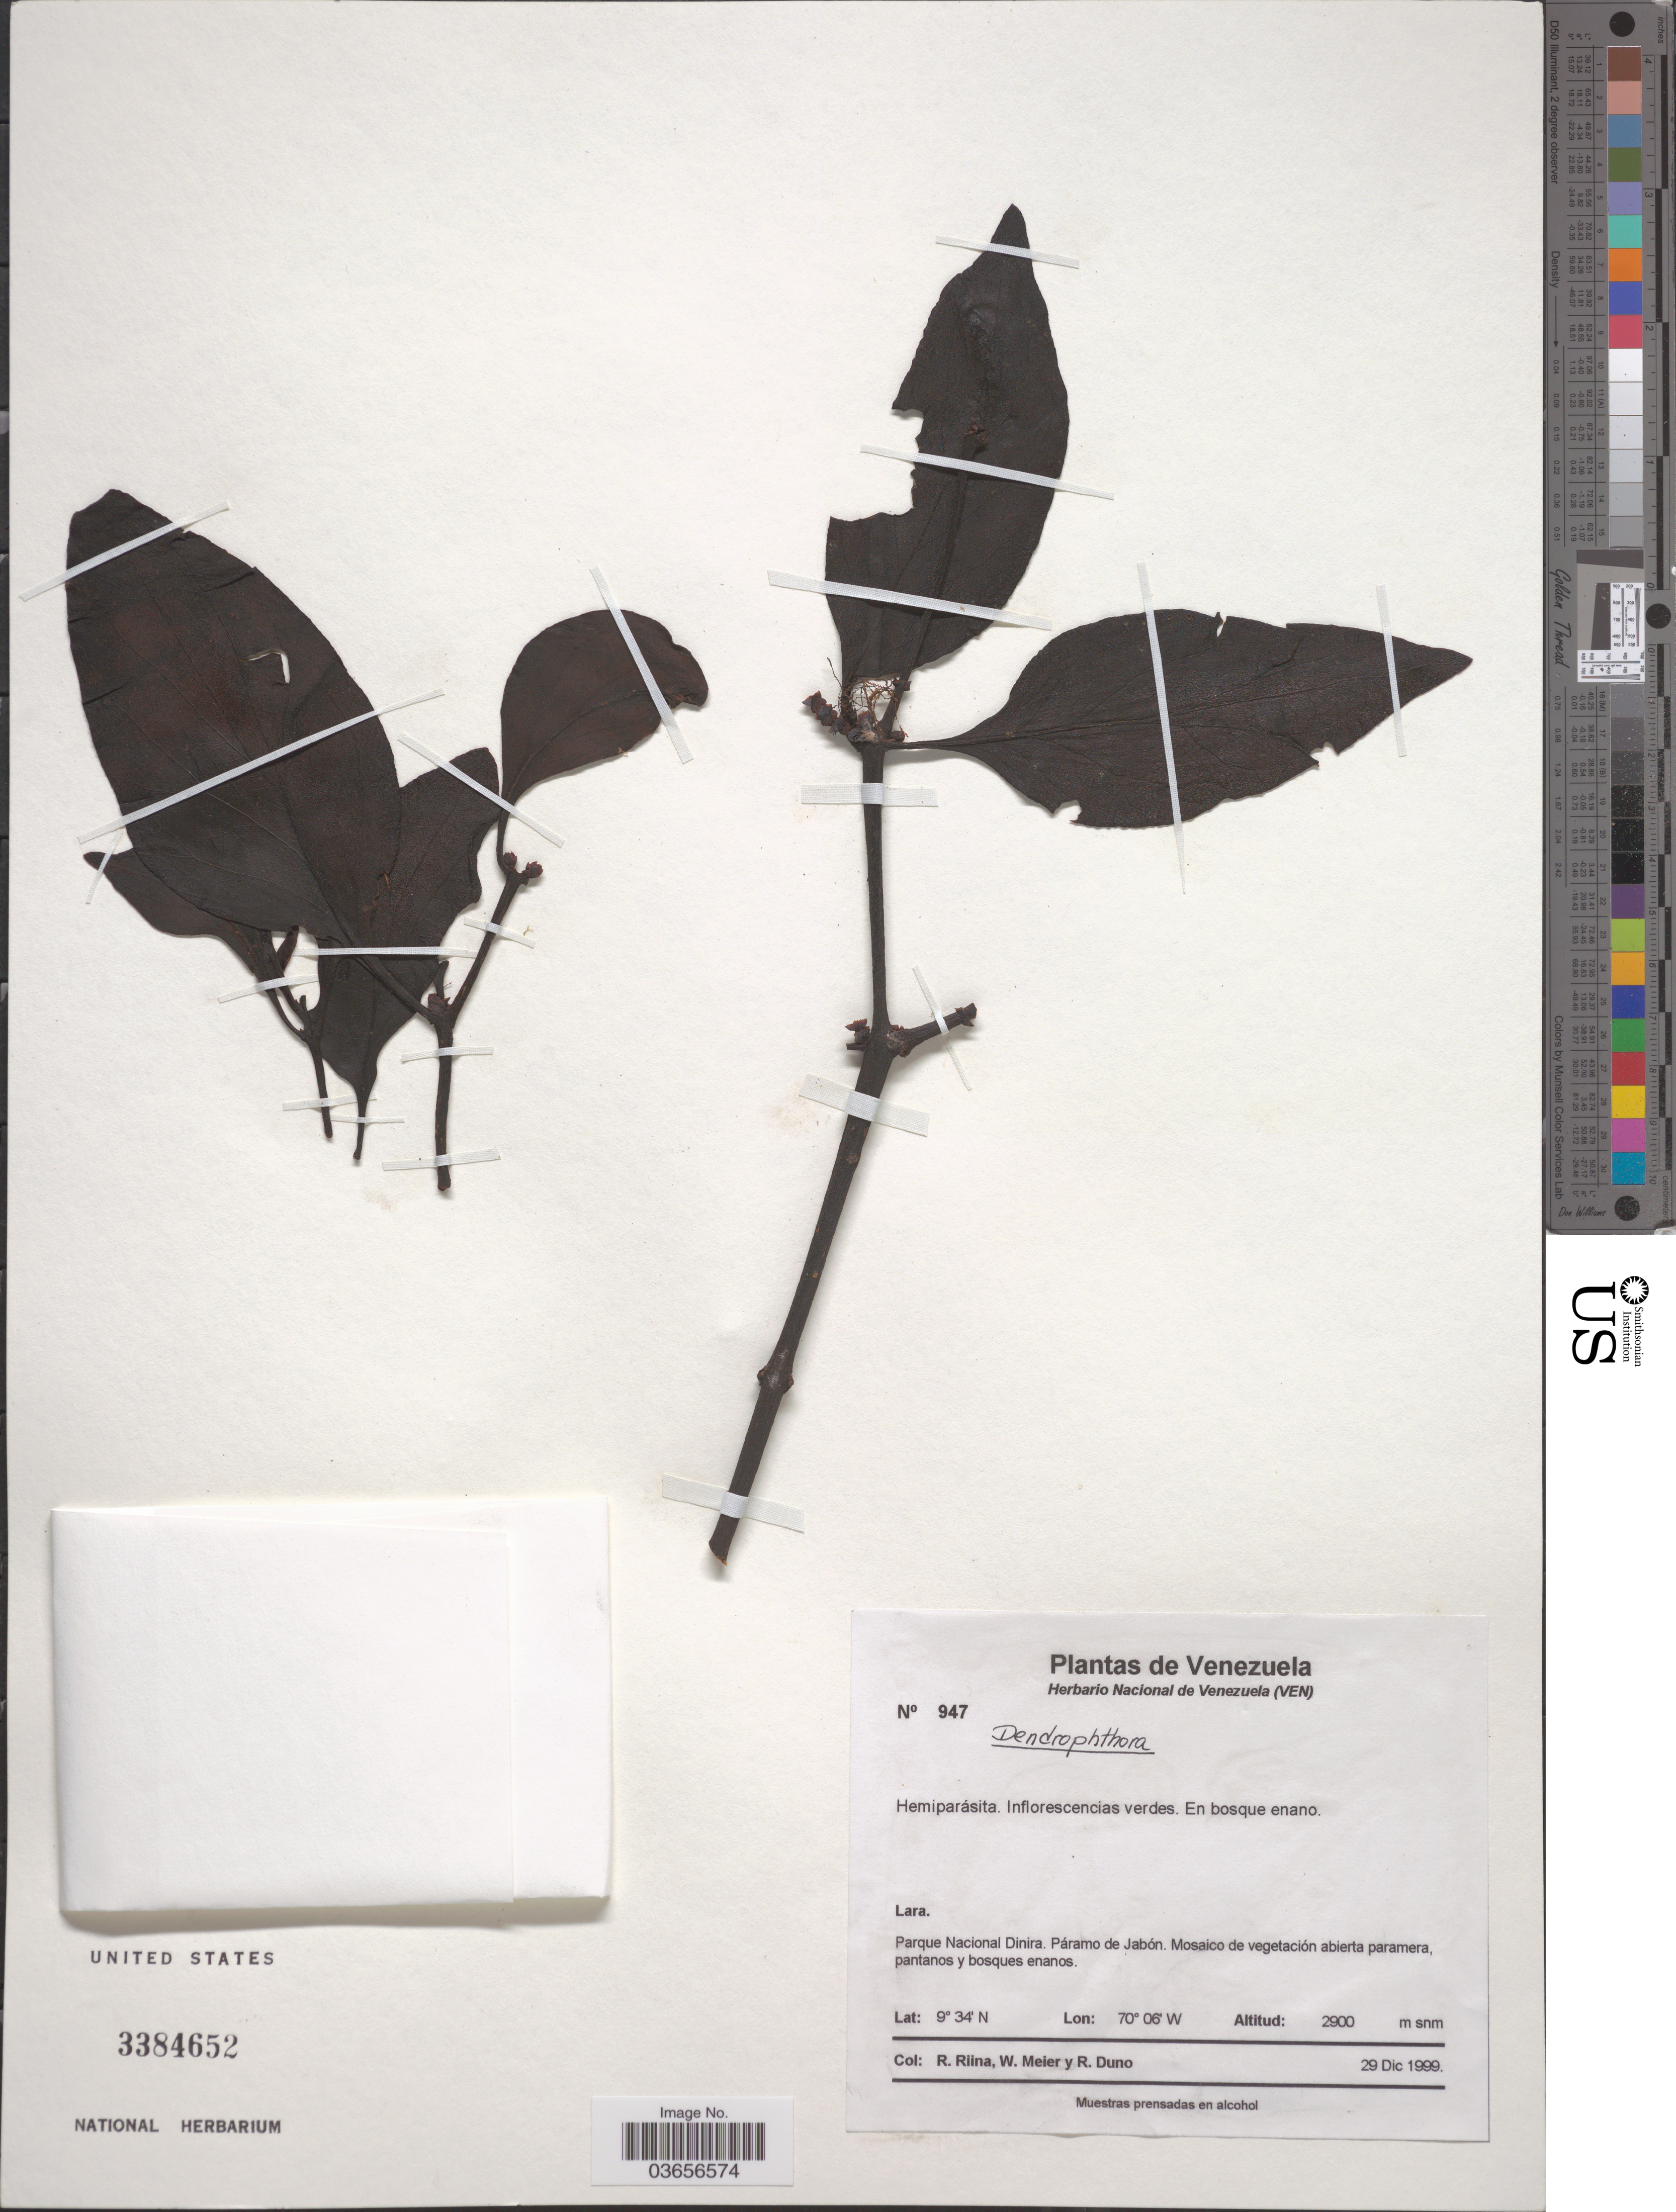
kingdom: Plantae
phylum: Tracheophyta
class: Magnoliopsida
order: Santalales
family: Viscaceae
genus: Dendrophthora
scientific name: Dendrophthora sp.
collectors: R. Riina, W. Meier & R. Duno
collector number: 947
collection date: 1999-12-29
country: Venezuela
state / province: Lara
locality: Parque Nacional Dinira. Páramo de Jabón.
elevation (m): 2900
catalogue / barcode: US 3384652